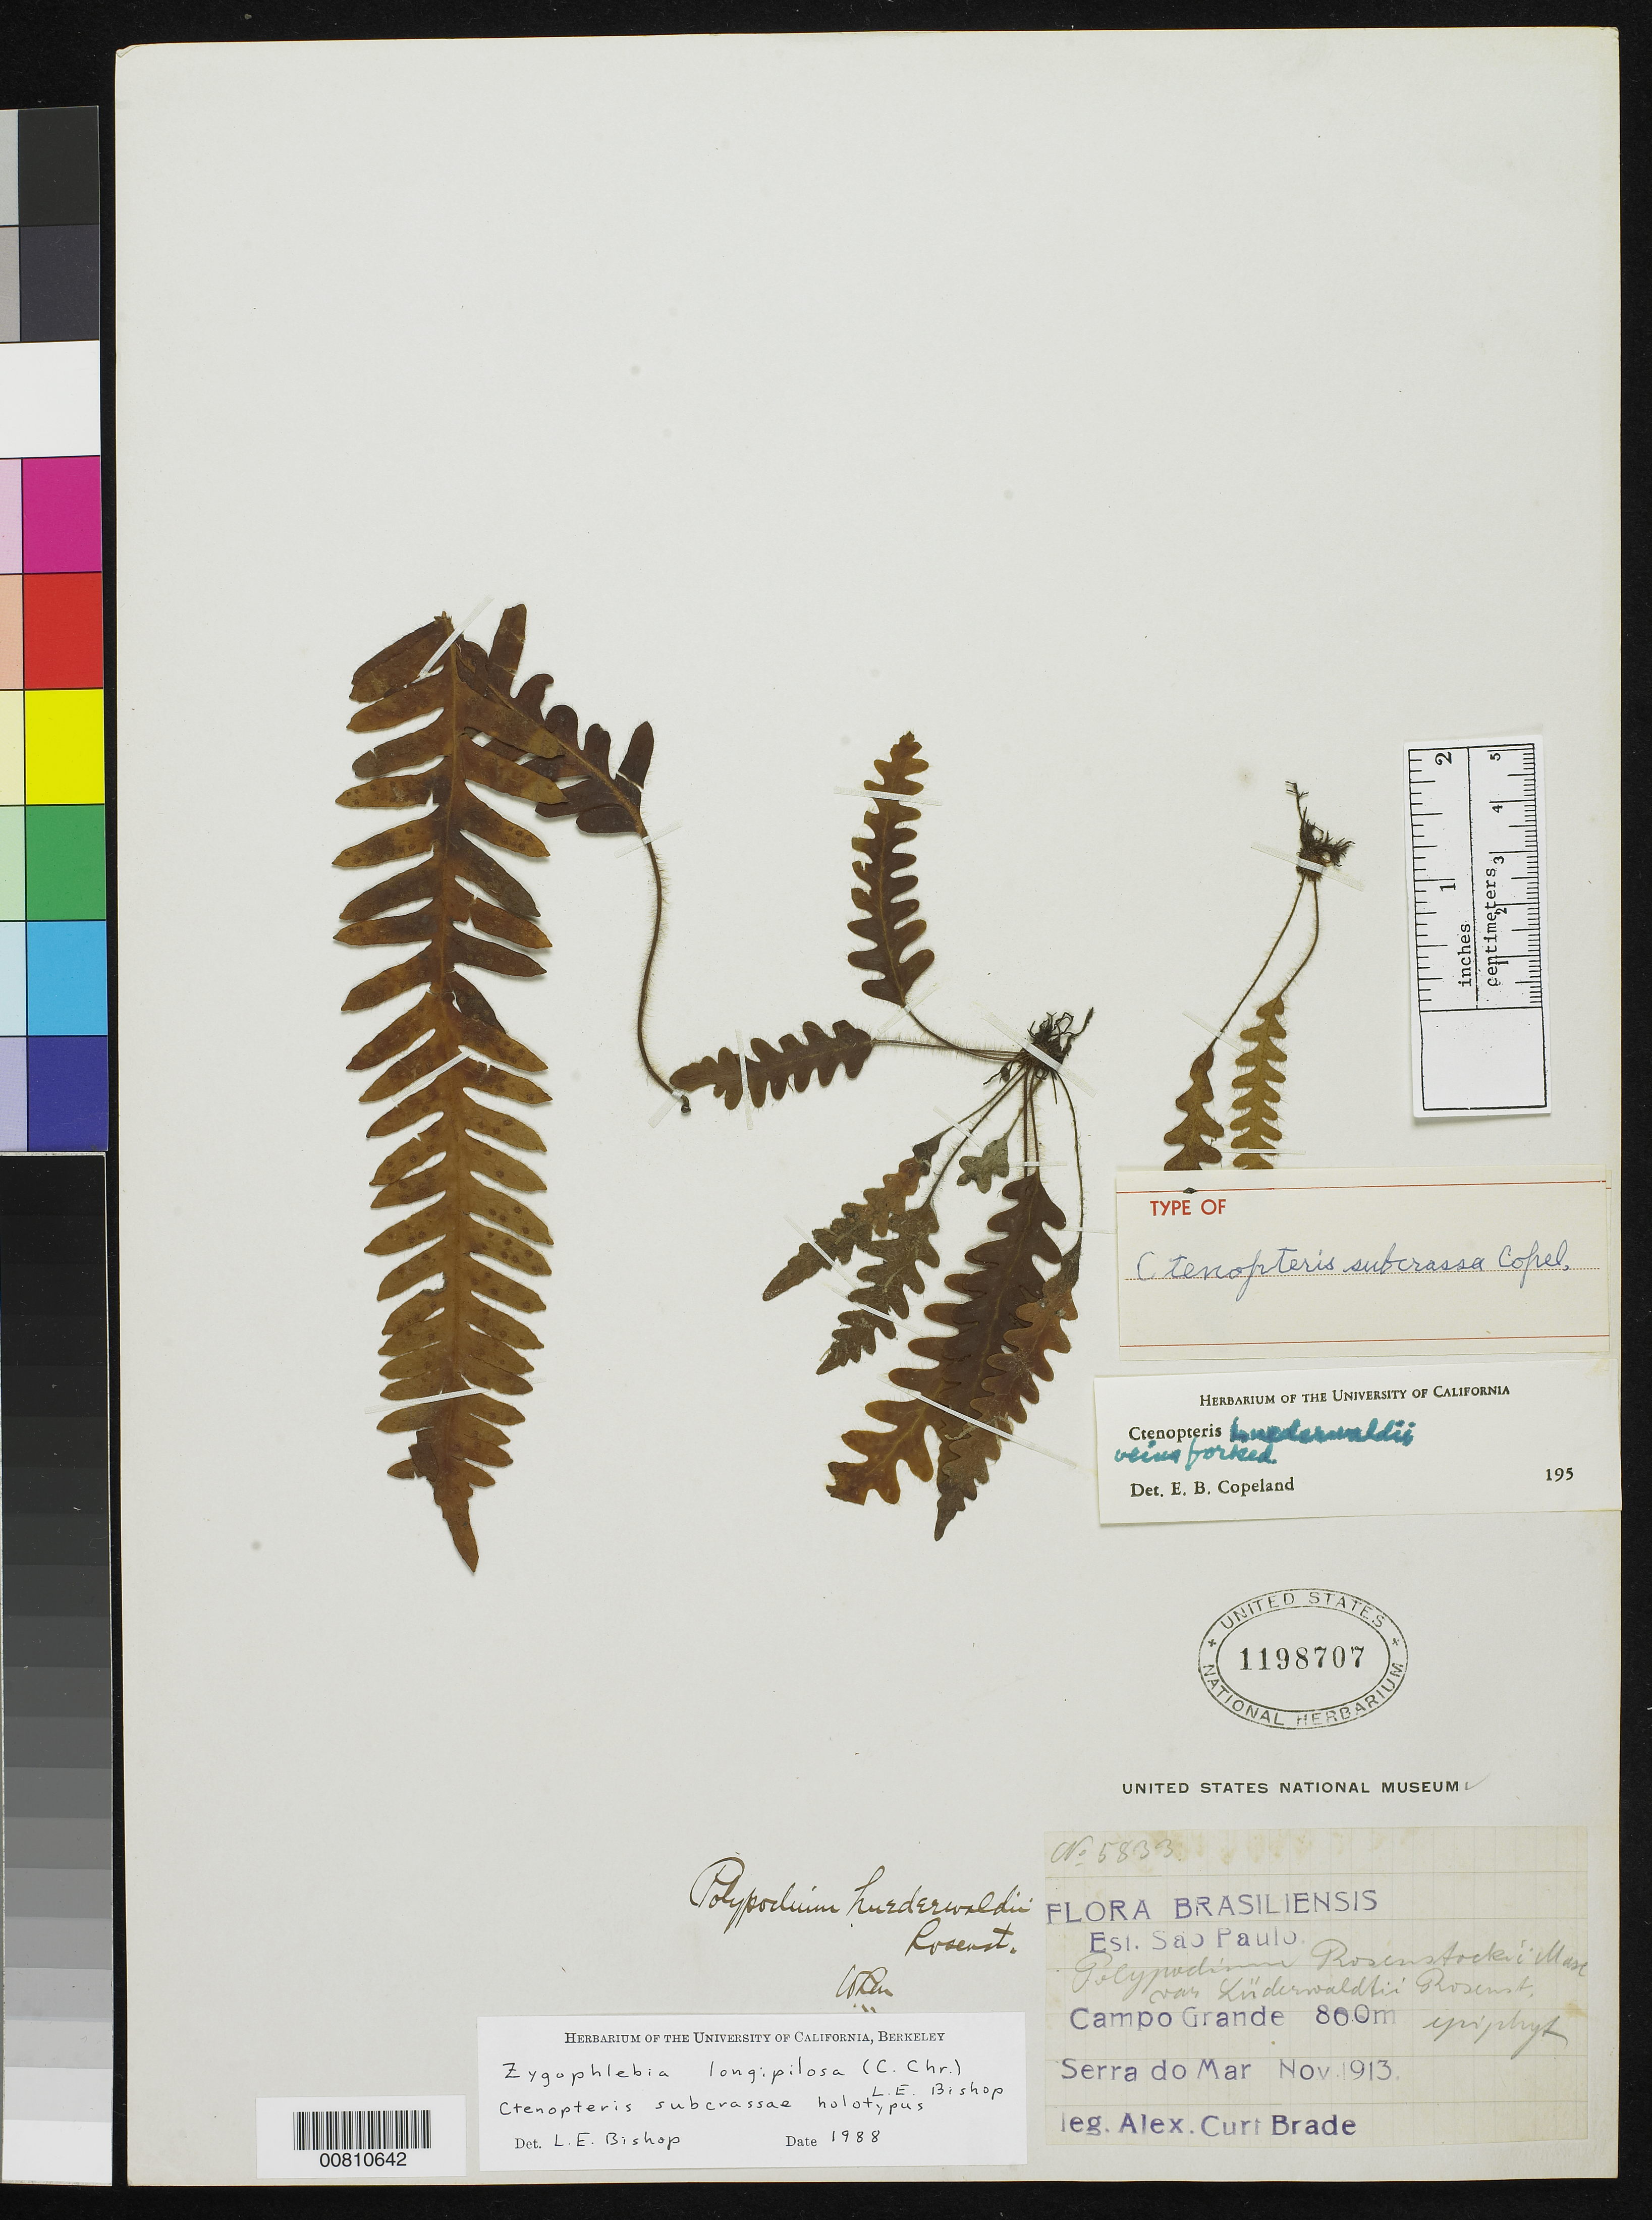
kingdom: Plantae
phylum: Tracheophyta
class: Polypodiopsida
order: Polypodiales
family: Polypodiaceae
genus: Ctenopteris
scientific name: Ctenopteris subcrassa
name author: Copel.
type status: Holotype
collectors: A. C. Brade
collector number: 5833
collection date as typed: Nov 1913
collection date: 1913-11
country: Brazil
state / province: São Paulo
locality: Campe Grande, Serra do Mar.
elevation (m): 800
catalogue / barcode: US 1198707